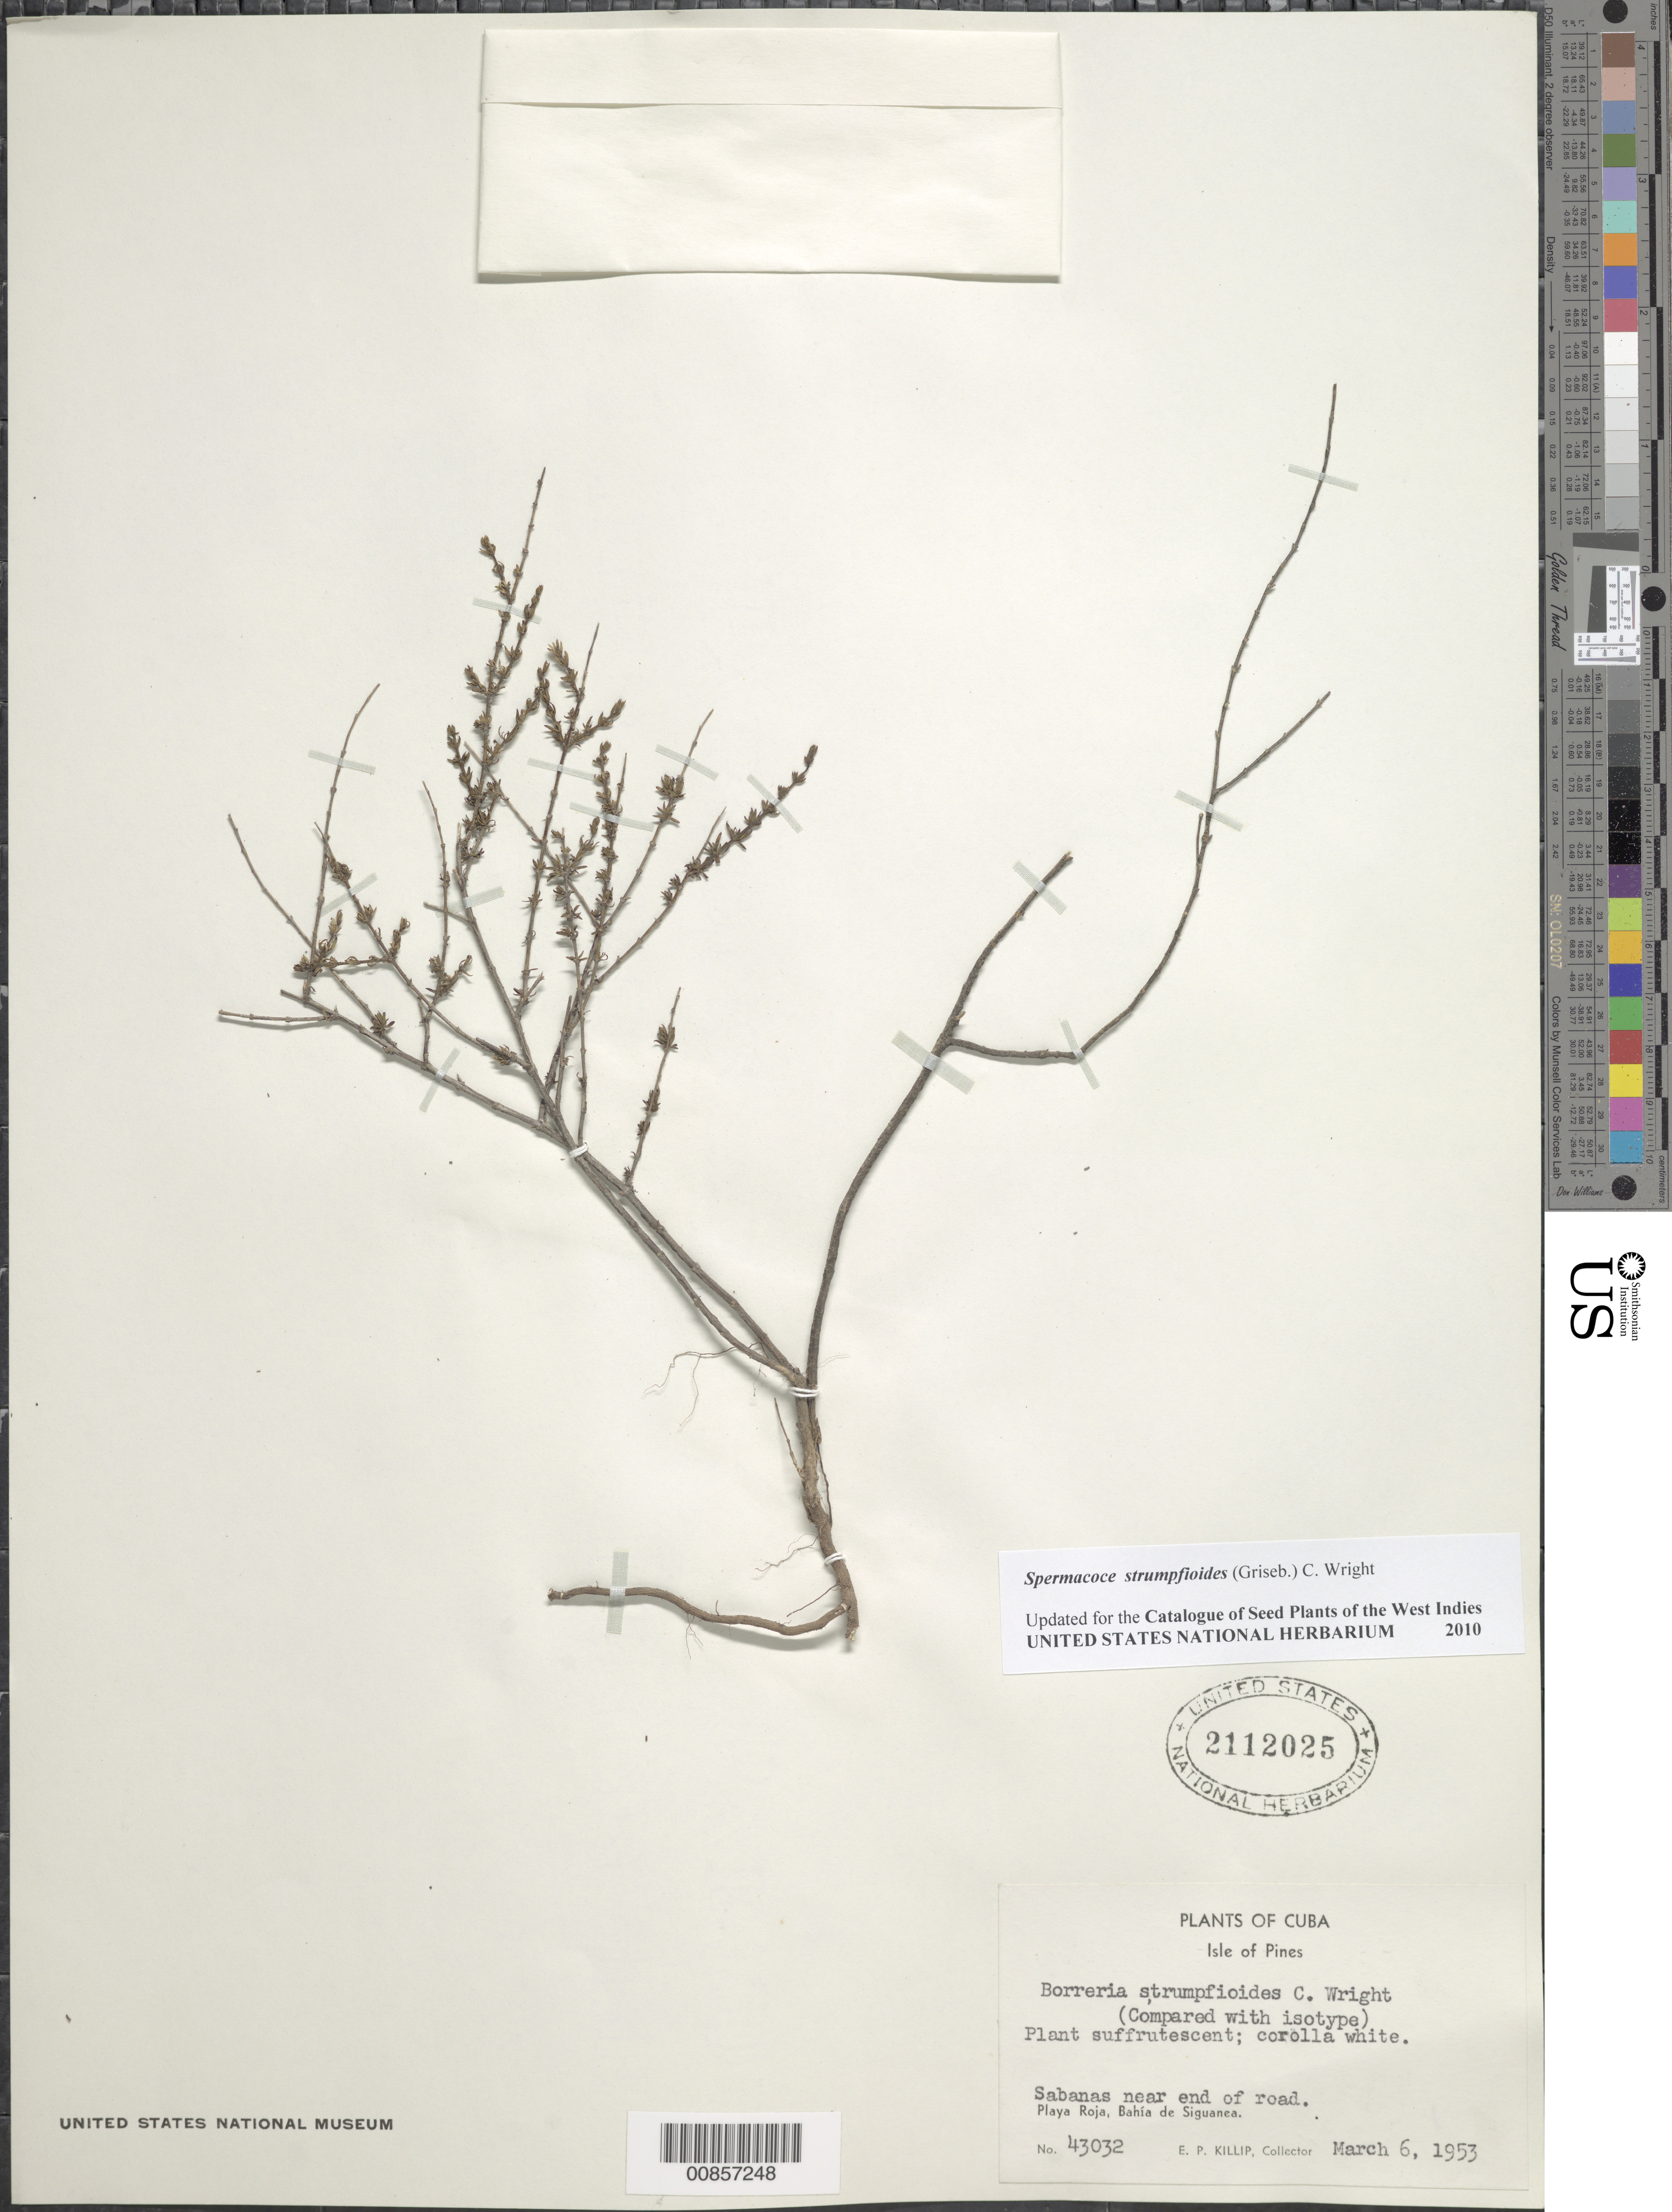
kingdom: Plantae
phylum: Tracheophyta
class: Magnoliopsida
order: Gentianales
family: Rubiaceae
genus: Spermacoce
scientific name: Spermacoce strumpfioides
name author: (Griseb.) C. Wright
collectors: E. P. Killip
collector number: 43032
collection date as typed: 06 Mar 1953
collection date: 1953-03-06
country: Cuba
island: Isla de la Juventud (Isle of Pines)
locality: Playa Roja, Bahía de Siguanea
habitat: Sabanas near end of road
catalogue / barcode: US 2112025